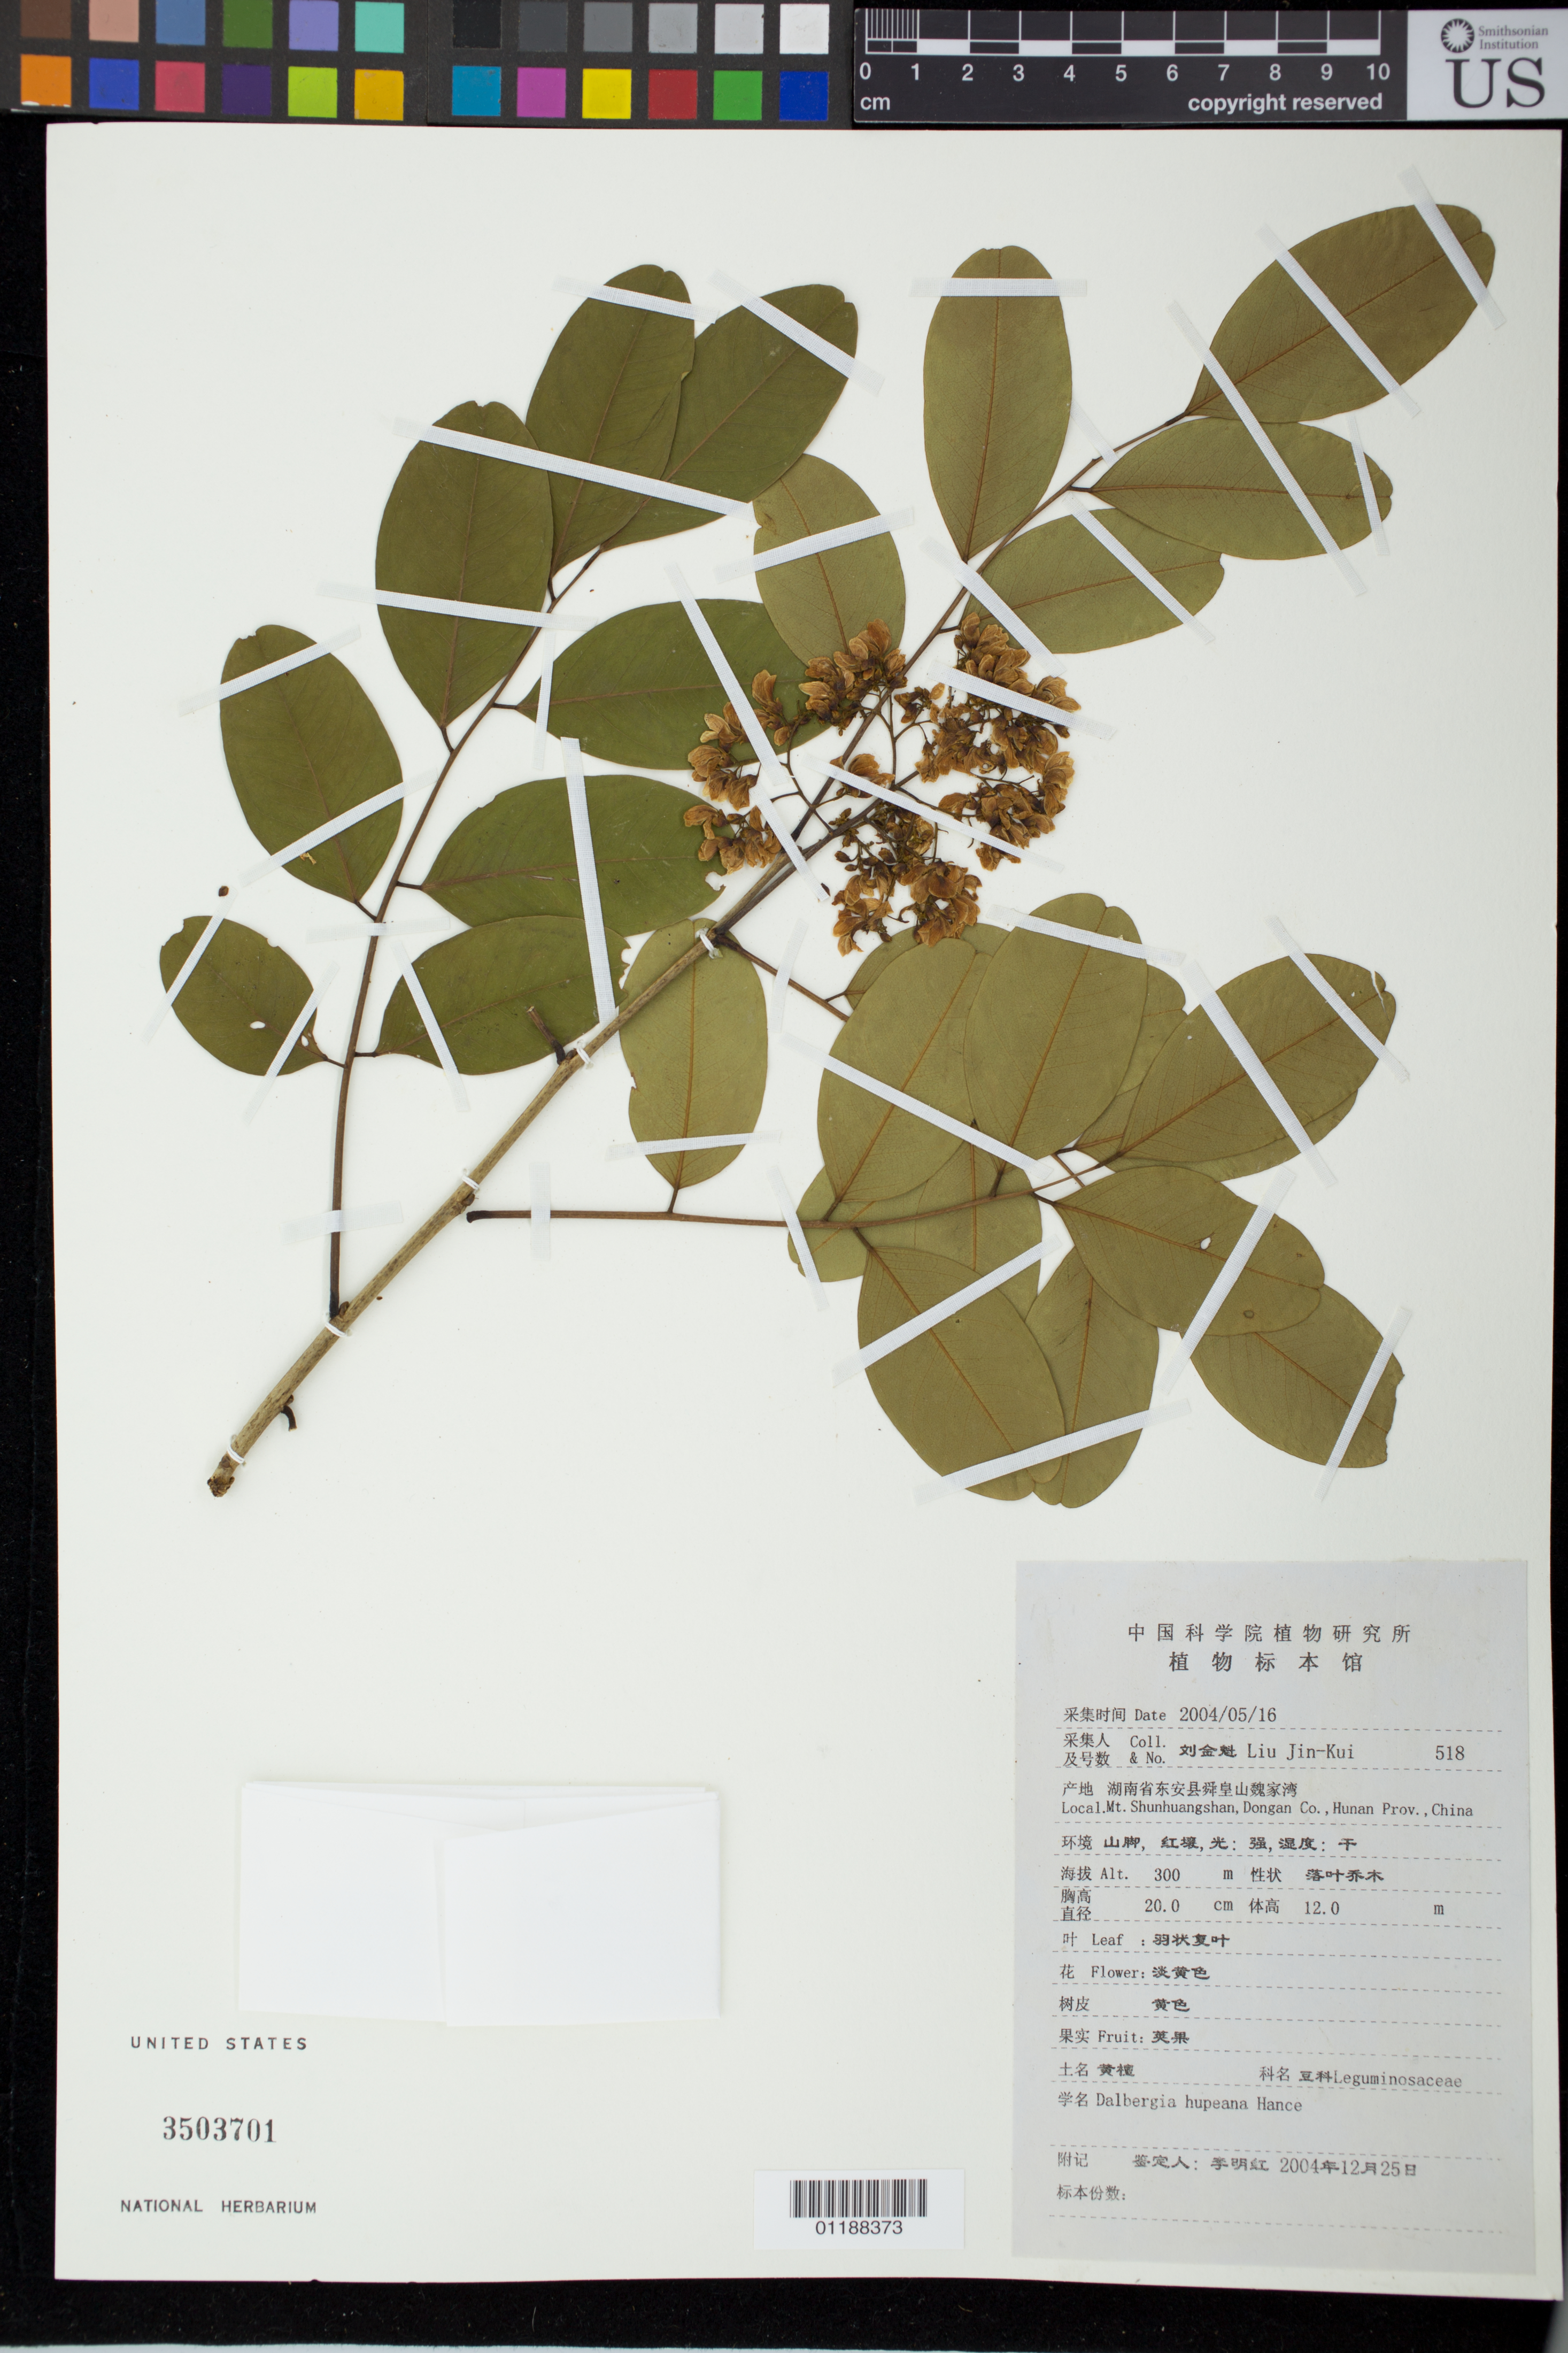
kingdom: Plantae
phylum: Tracheophyta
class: Magnoliopsida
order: Fabales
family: Fabaceae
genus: Dalbergia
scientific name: Dalbergia hupeana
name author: Hance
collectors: J. K. Liu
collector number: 518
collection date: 2004-05-16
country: China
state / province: Hunan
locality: Mt. Shunhuangshan, Dongan Co.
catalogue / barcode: US 3503701